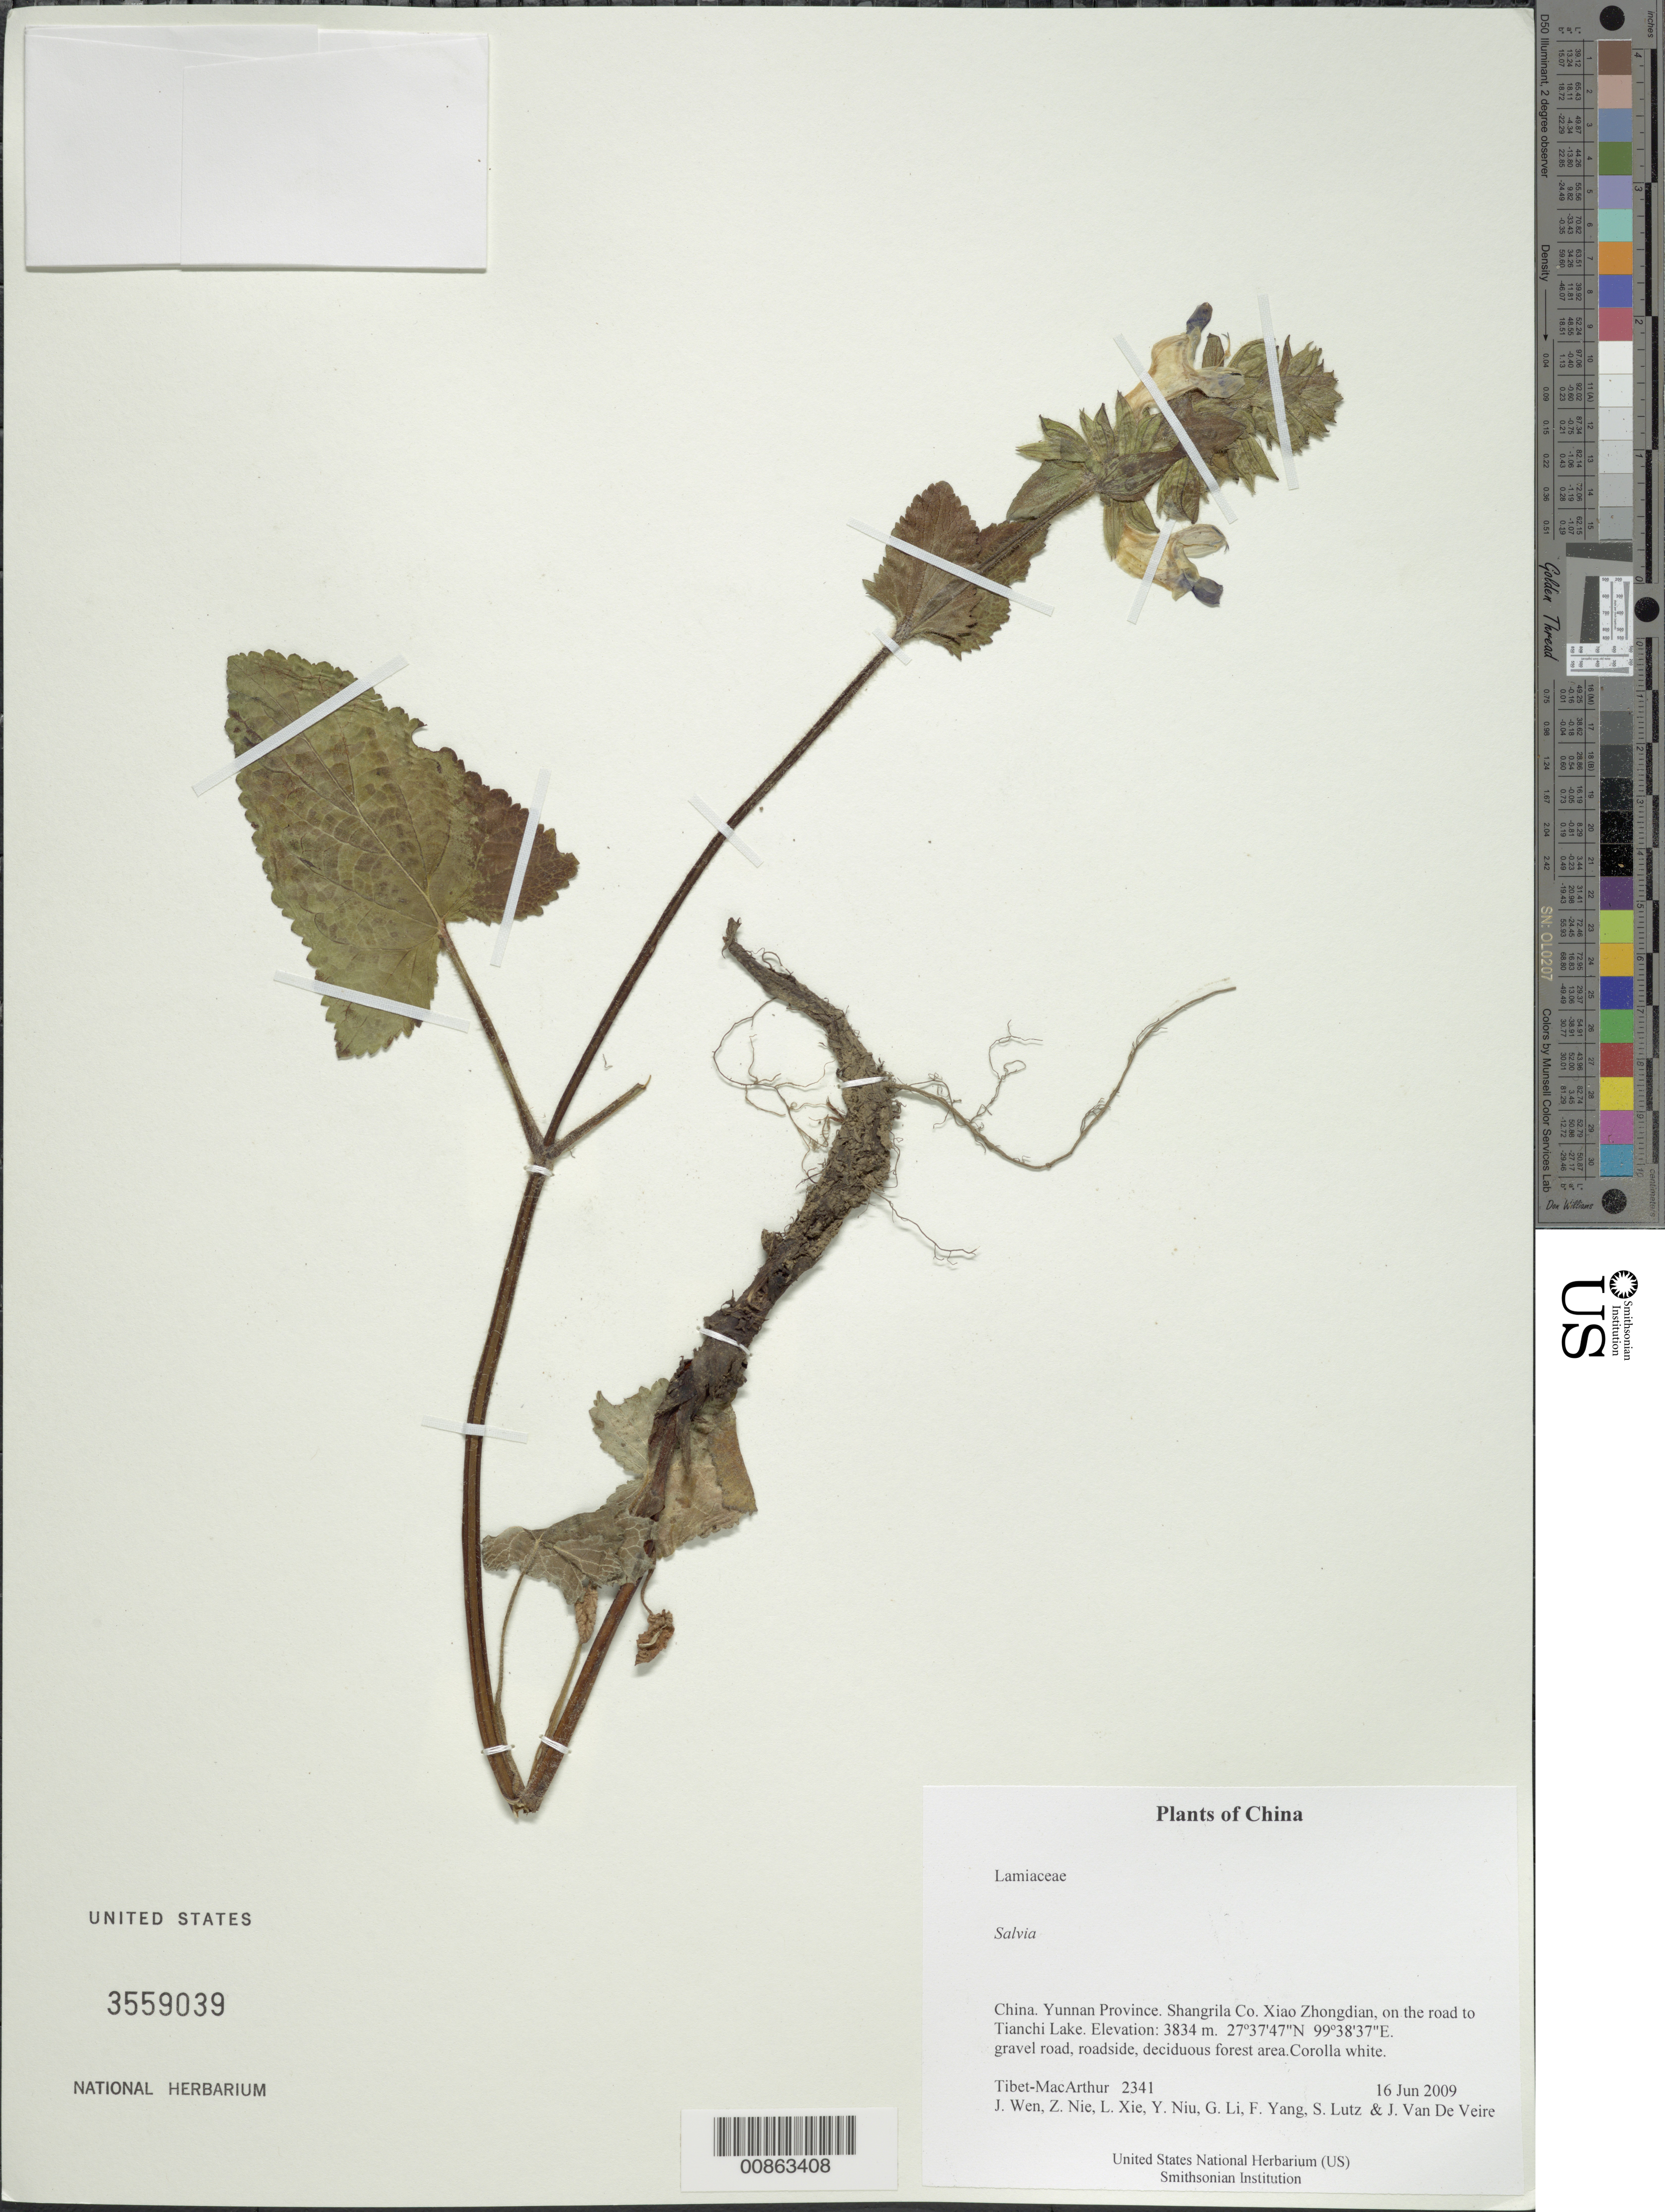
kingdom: Plantae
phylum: Tracheophyta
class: Magnoliopsida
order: Lamiales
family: Lamiaceae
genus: Salvia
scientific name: Salvia thormannii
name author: Urb.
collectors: Tibet-MacArthur, J. Wen, Z. Nie, L. Xie, Y. Niu, G. Li, F. Yang, S. Lutz & J. Van De Veire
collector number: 2341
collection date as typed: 16 Jun 2009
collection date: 2009-06-16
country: China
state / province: Yunnan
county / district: Shangrila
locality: Xiao Zhongdian, on the road to Tianchi Lake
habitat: gravel road, roadside, deciduous forest area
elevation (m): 3834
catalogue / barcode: US 3559039